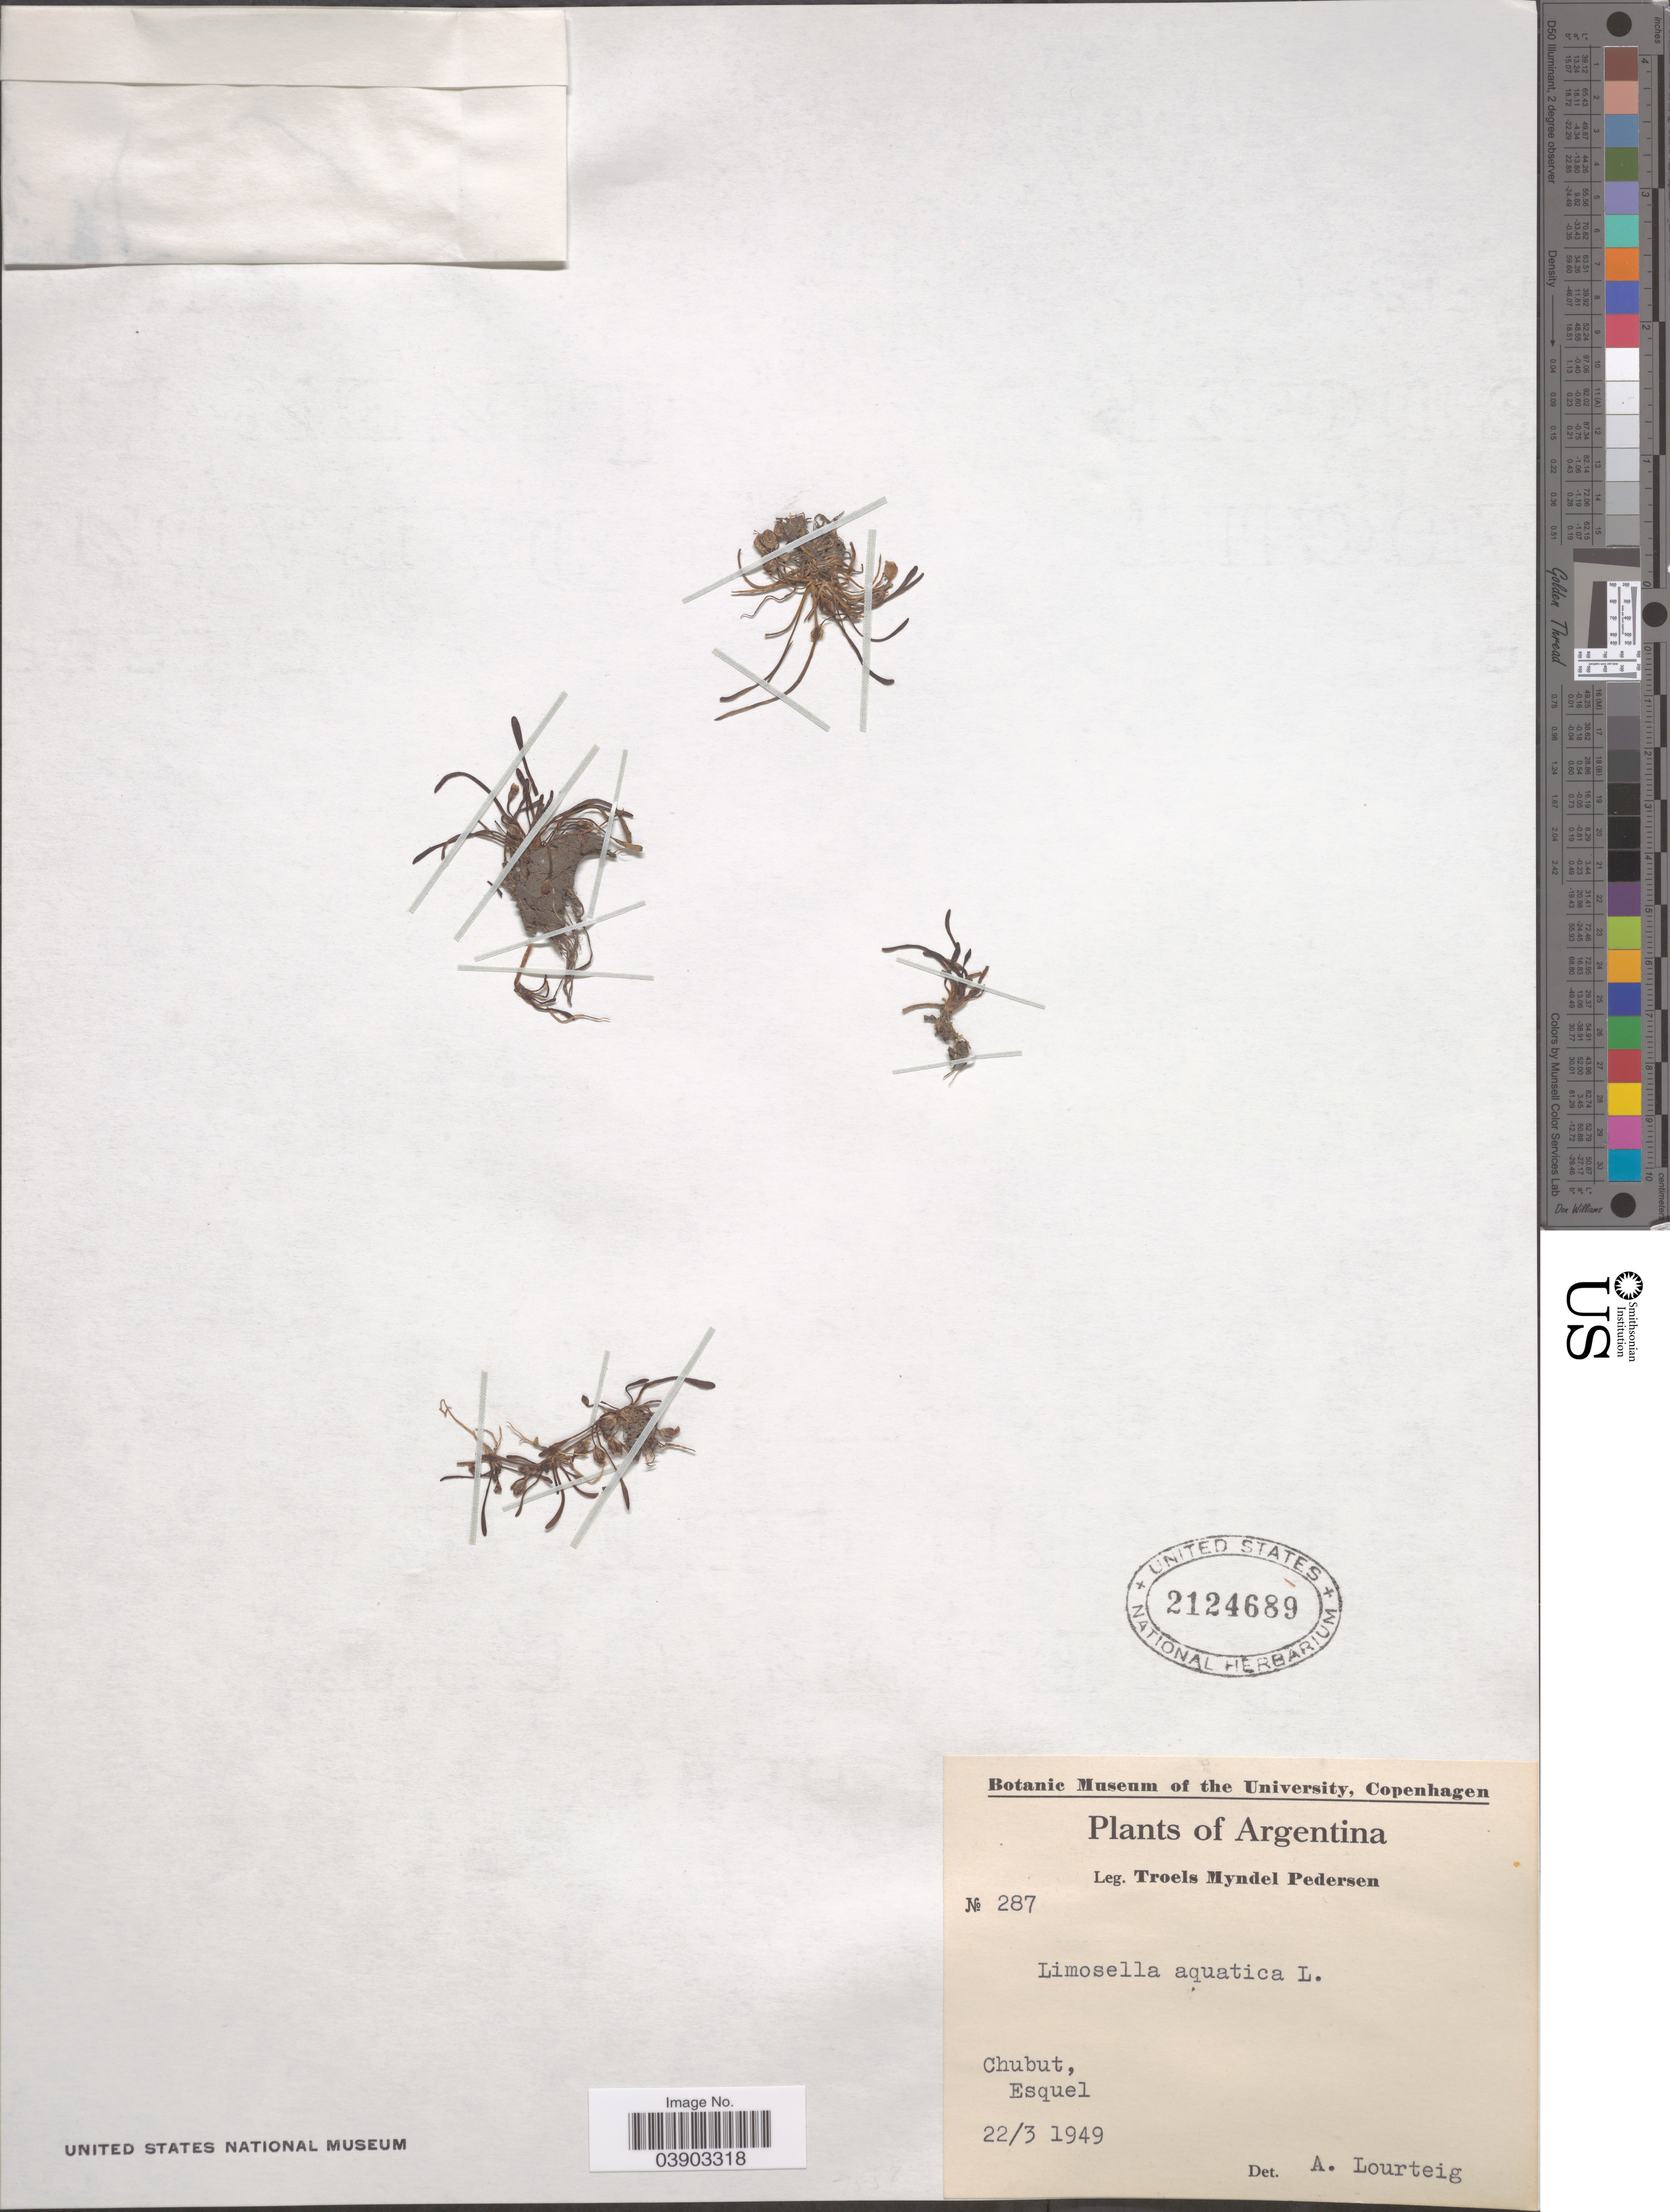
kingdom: Plantae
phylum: Tracheophyta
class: Magnoliopsida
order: Lamiales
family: Scrophulariaceae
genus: Limosella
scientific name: Limosella aquatica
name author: L.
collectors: T. Pederson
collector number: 287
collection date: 1949-03-22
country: Argentina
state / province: Chubut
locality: Esquel.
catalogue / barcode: US 2124689